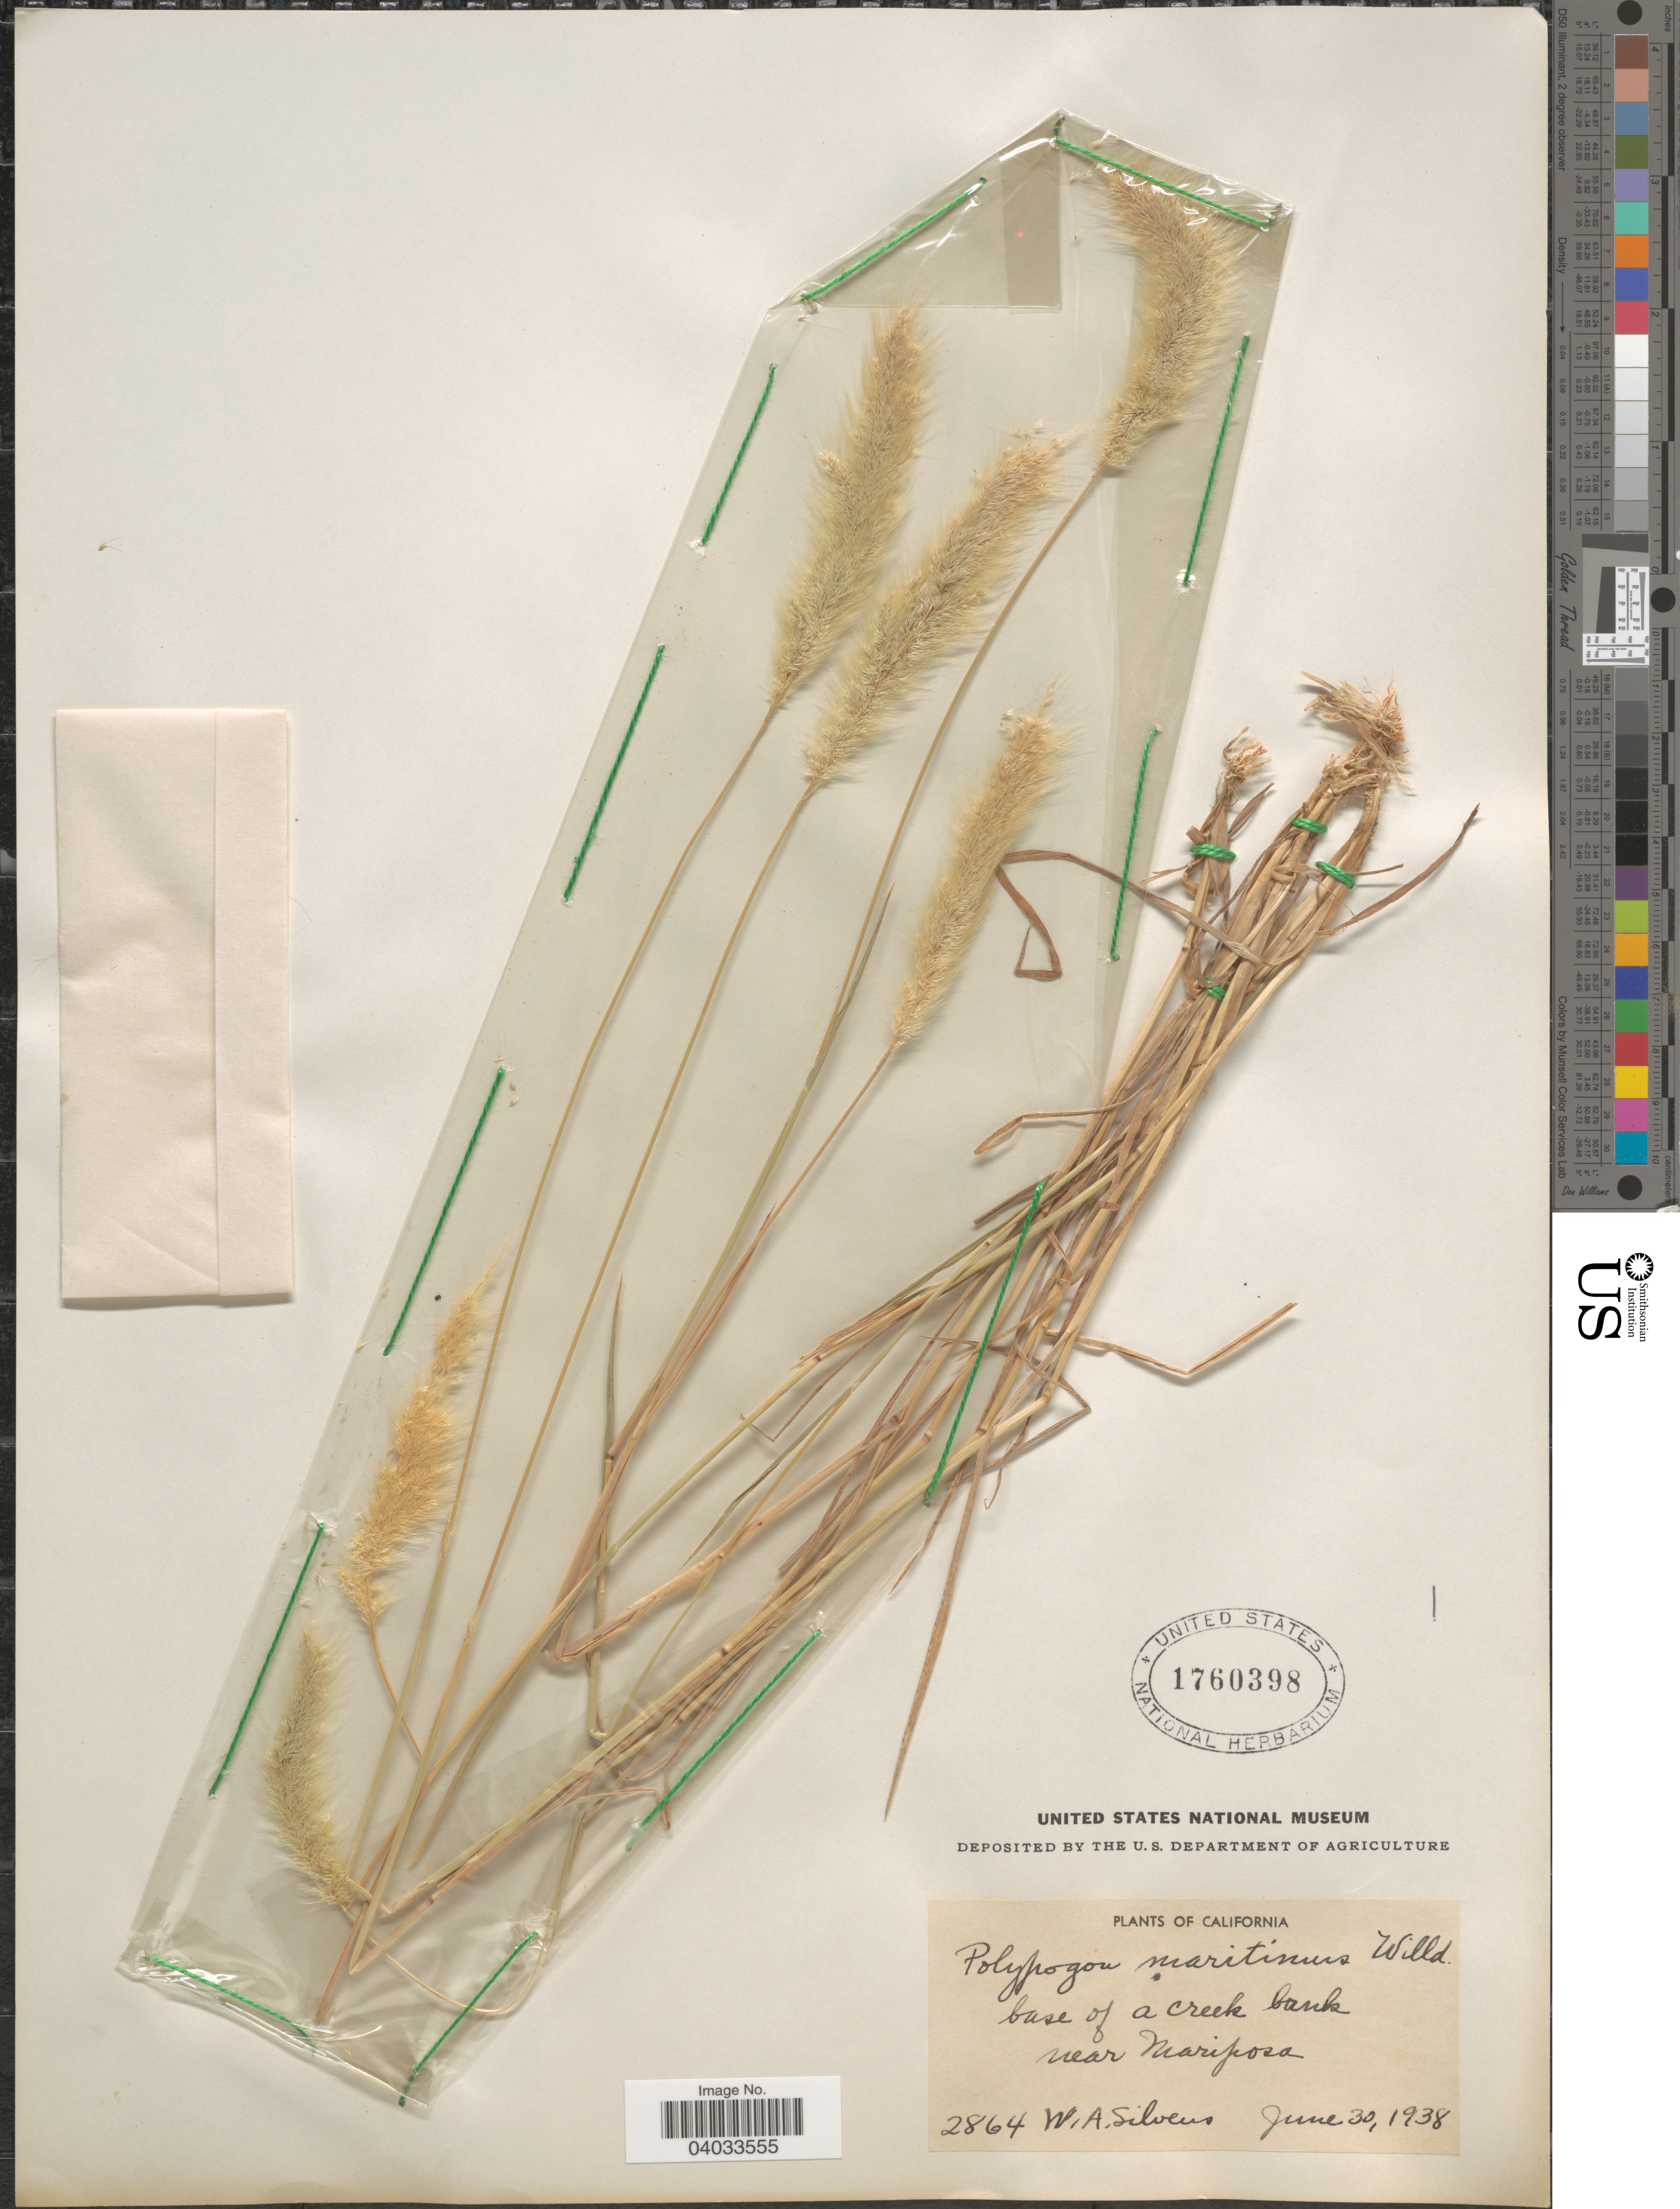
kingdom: Plantae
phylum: Tracheophyta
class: Liliopsida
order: Poales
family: Poaceae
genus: Polypogon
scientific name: Polypogon maritimus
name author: Willd.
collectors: W. Silveus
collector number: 2864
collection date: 1938-06-30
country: United States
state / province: California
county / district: Mariposa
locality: Base of a creek bank near Mariposa.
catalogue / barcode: US 1760398